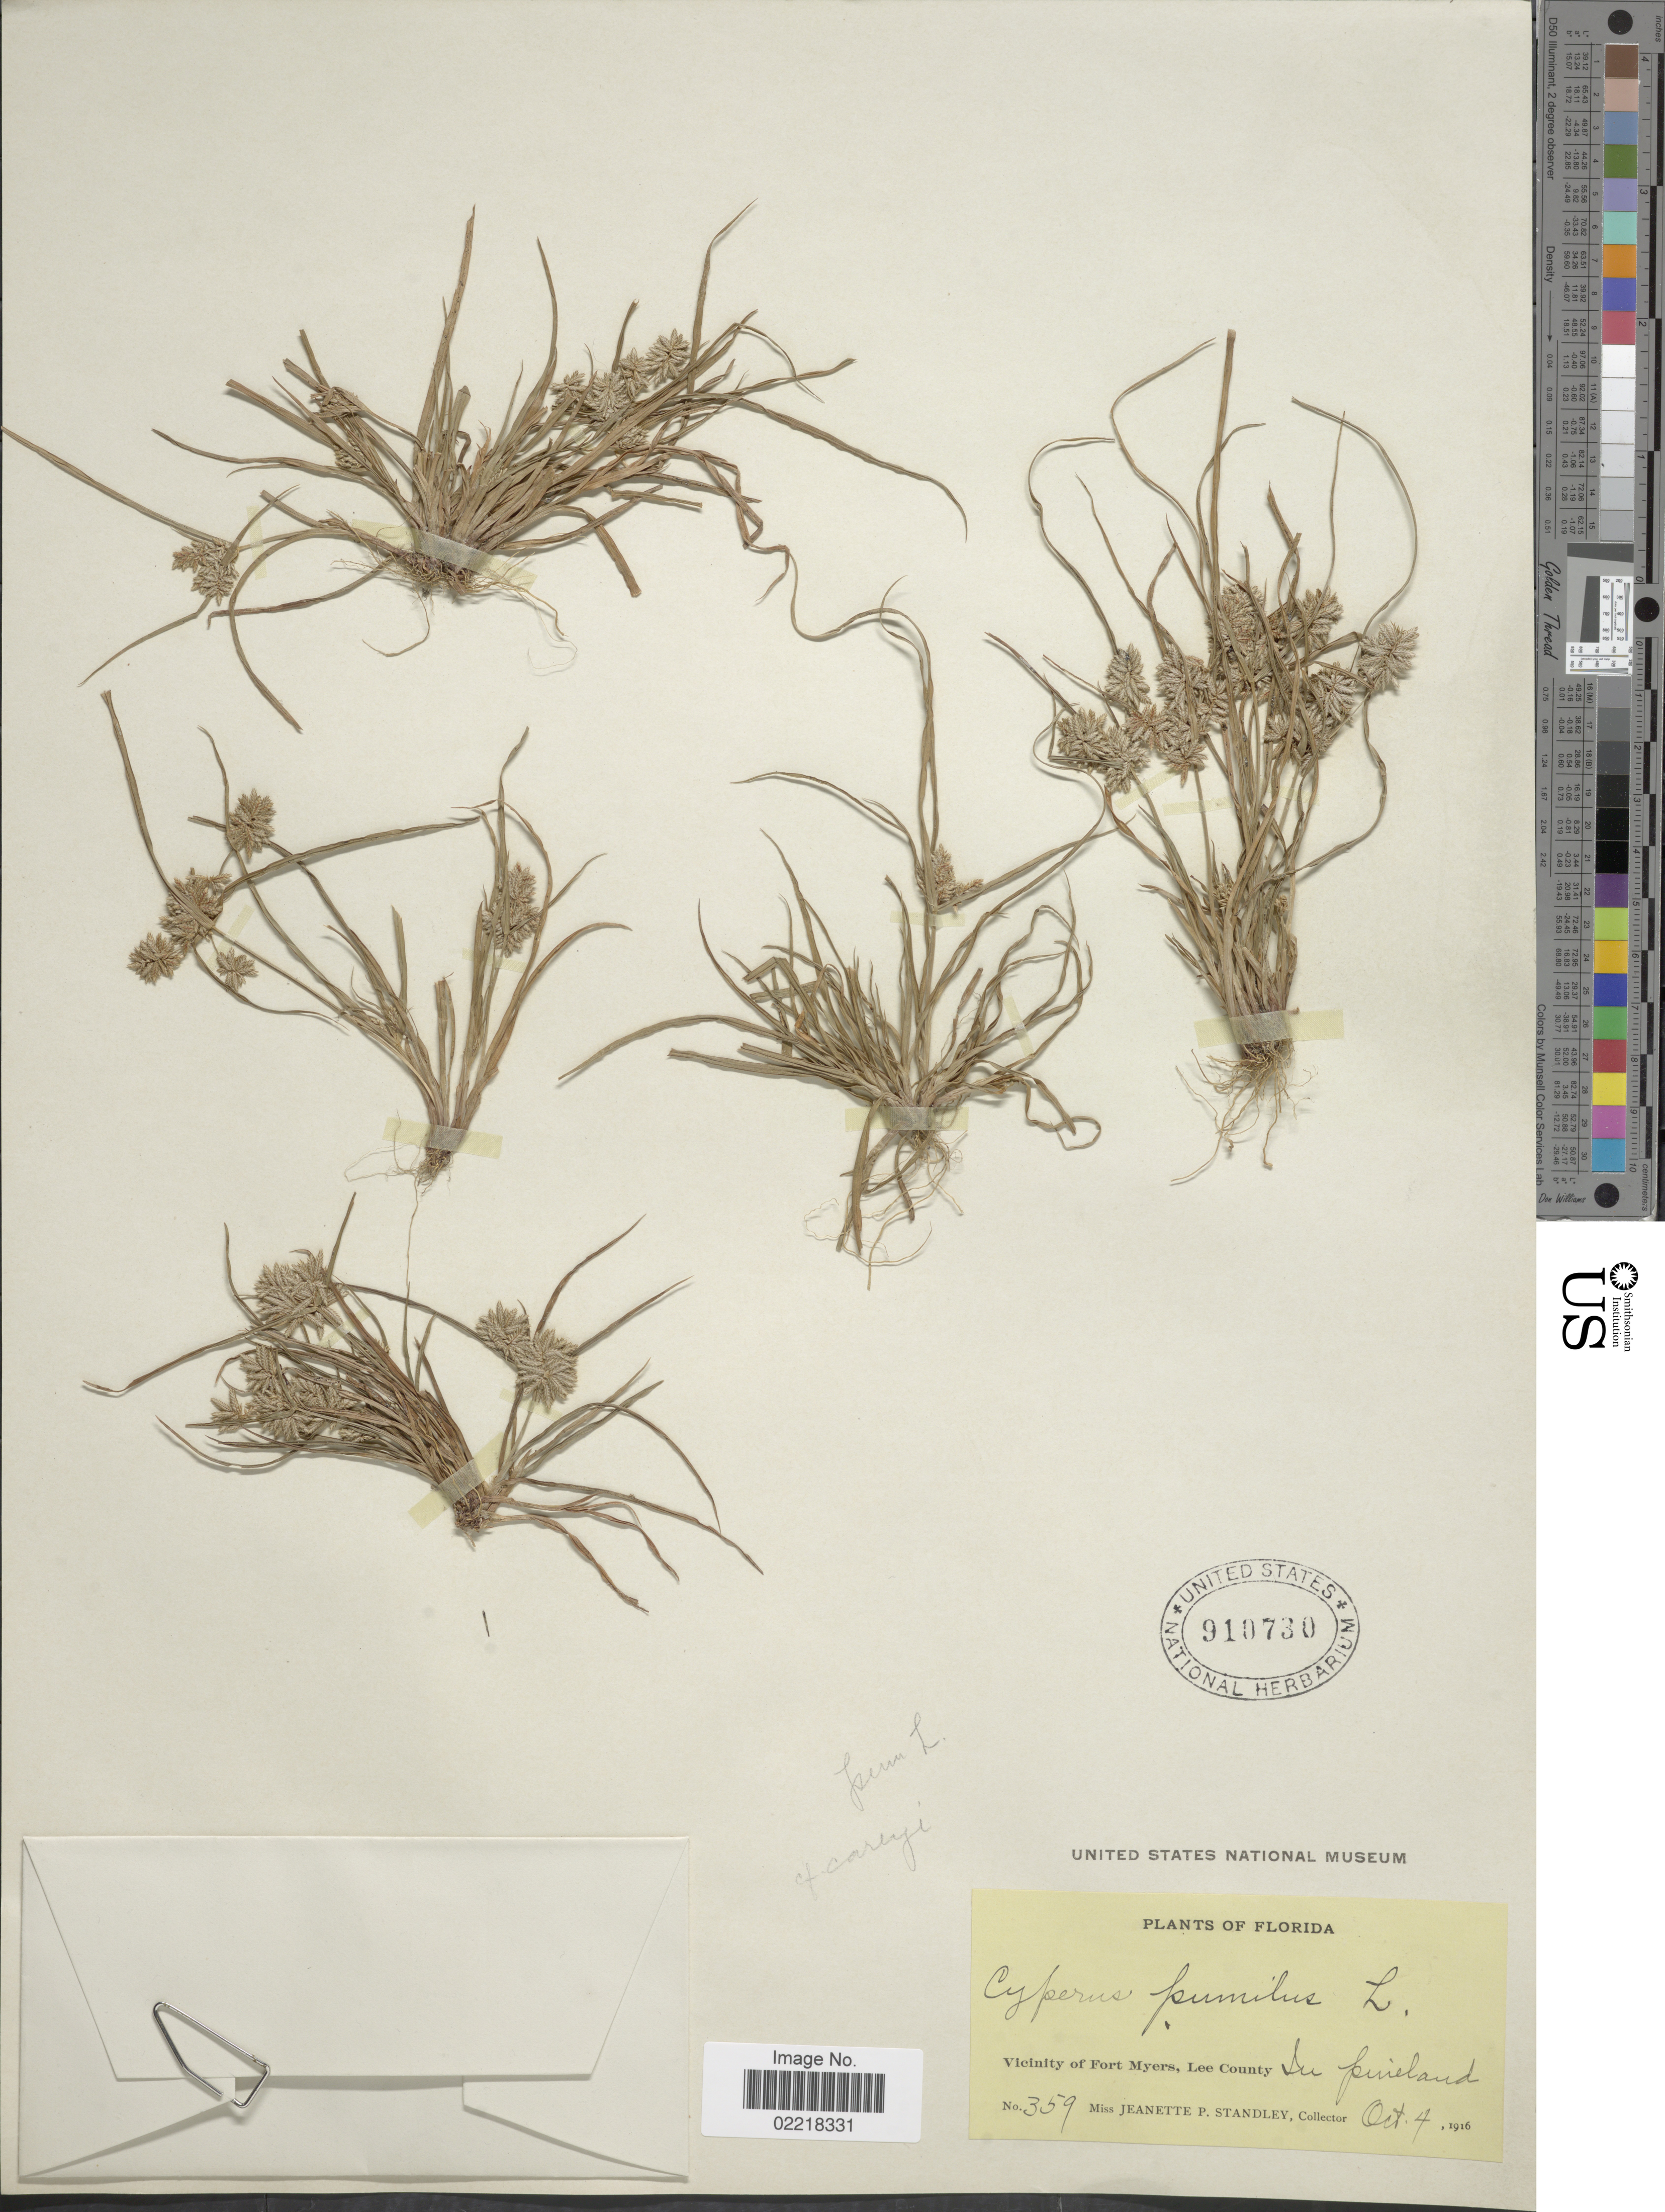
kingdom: Plantae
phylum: Tracheophyta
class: Liliopsida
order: Poales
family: Cyperaceae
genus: Cyperus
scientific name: Cyperus pumilus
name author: L.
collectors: J. P. Standley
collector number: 359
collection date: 1916-10-04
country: United States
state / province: Florida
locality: Vicinity of Fort Myers, Lee County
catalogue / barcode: US 910730